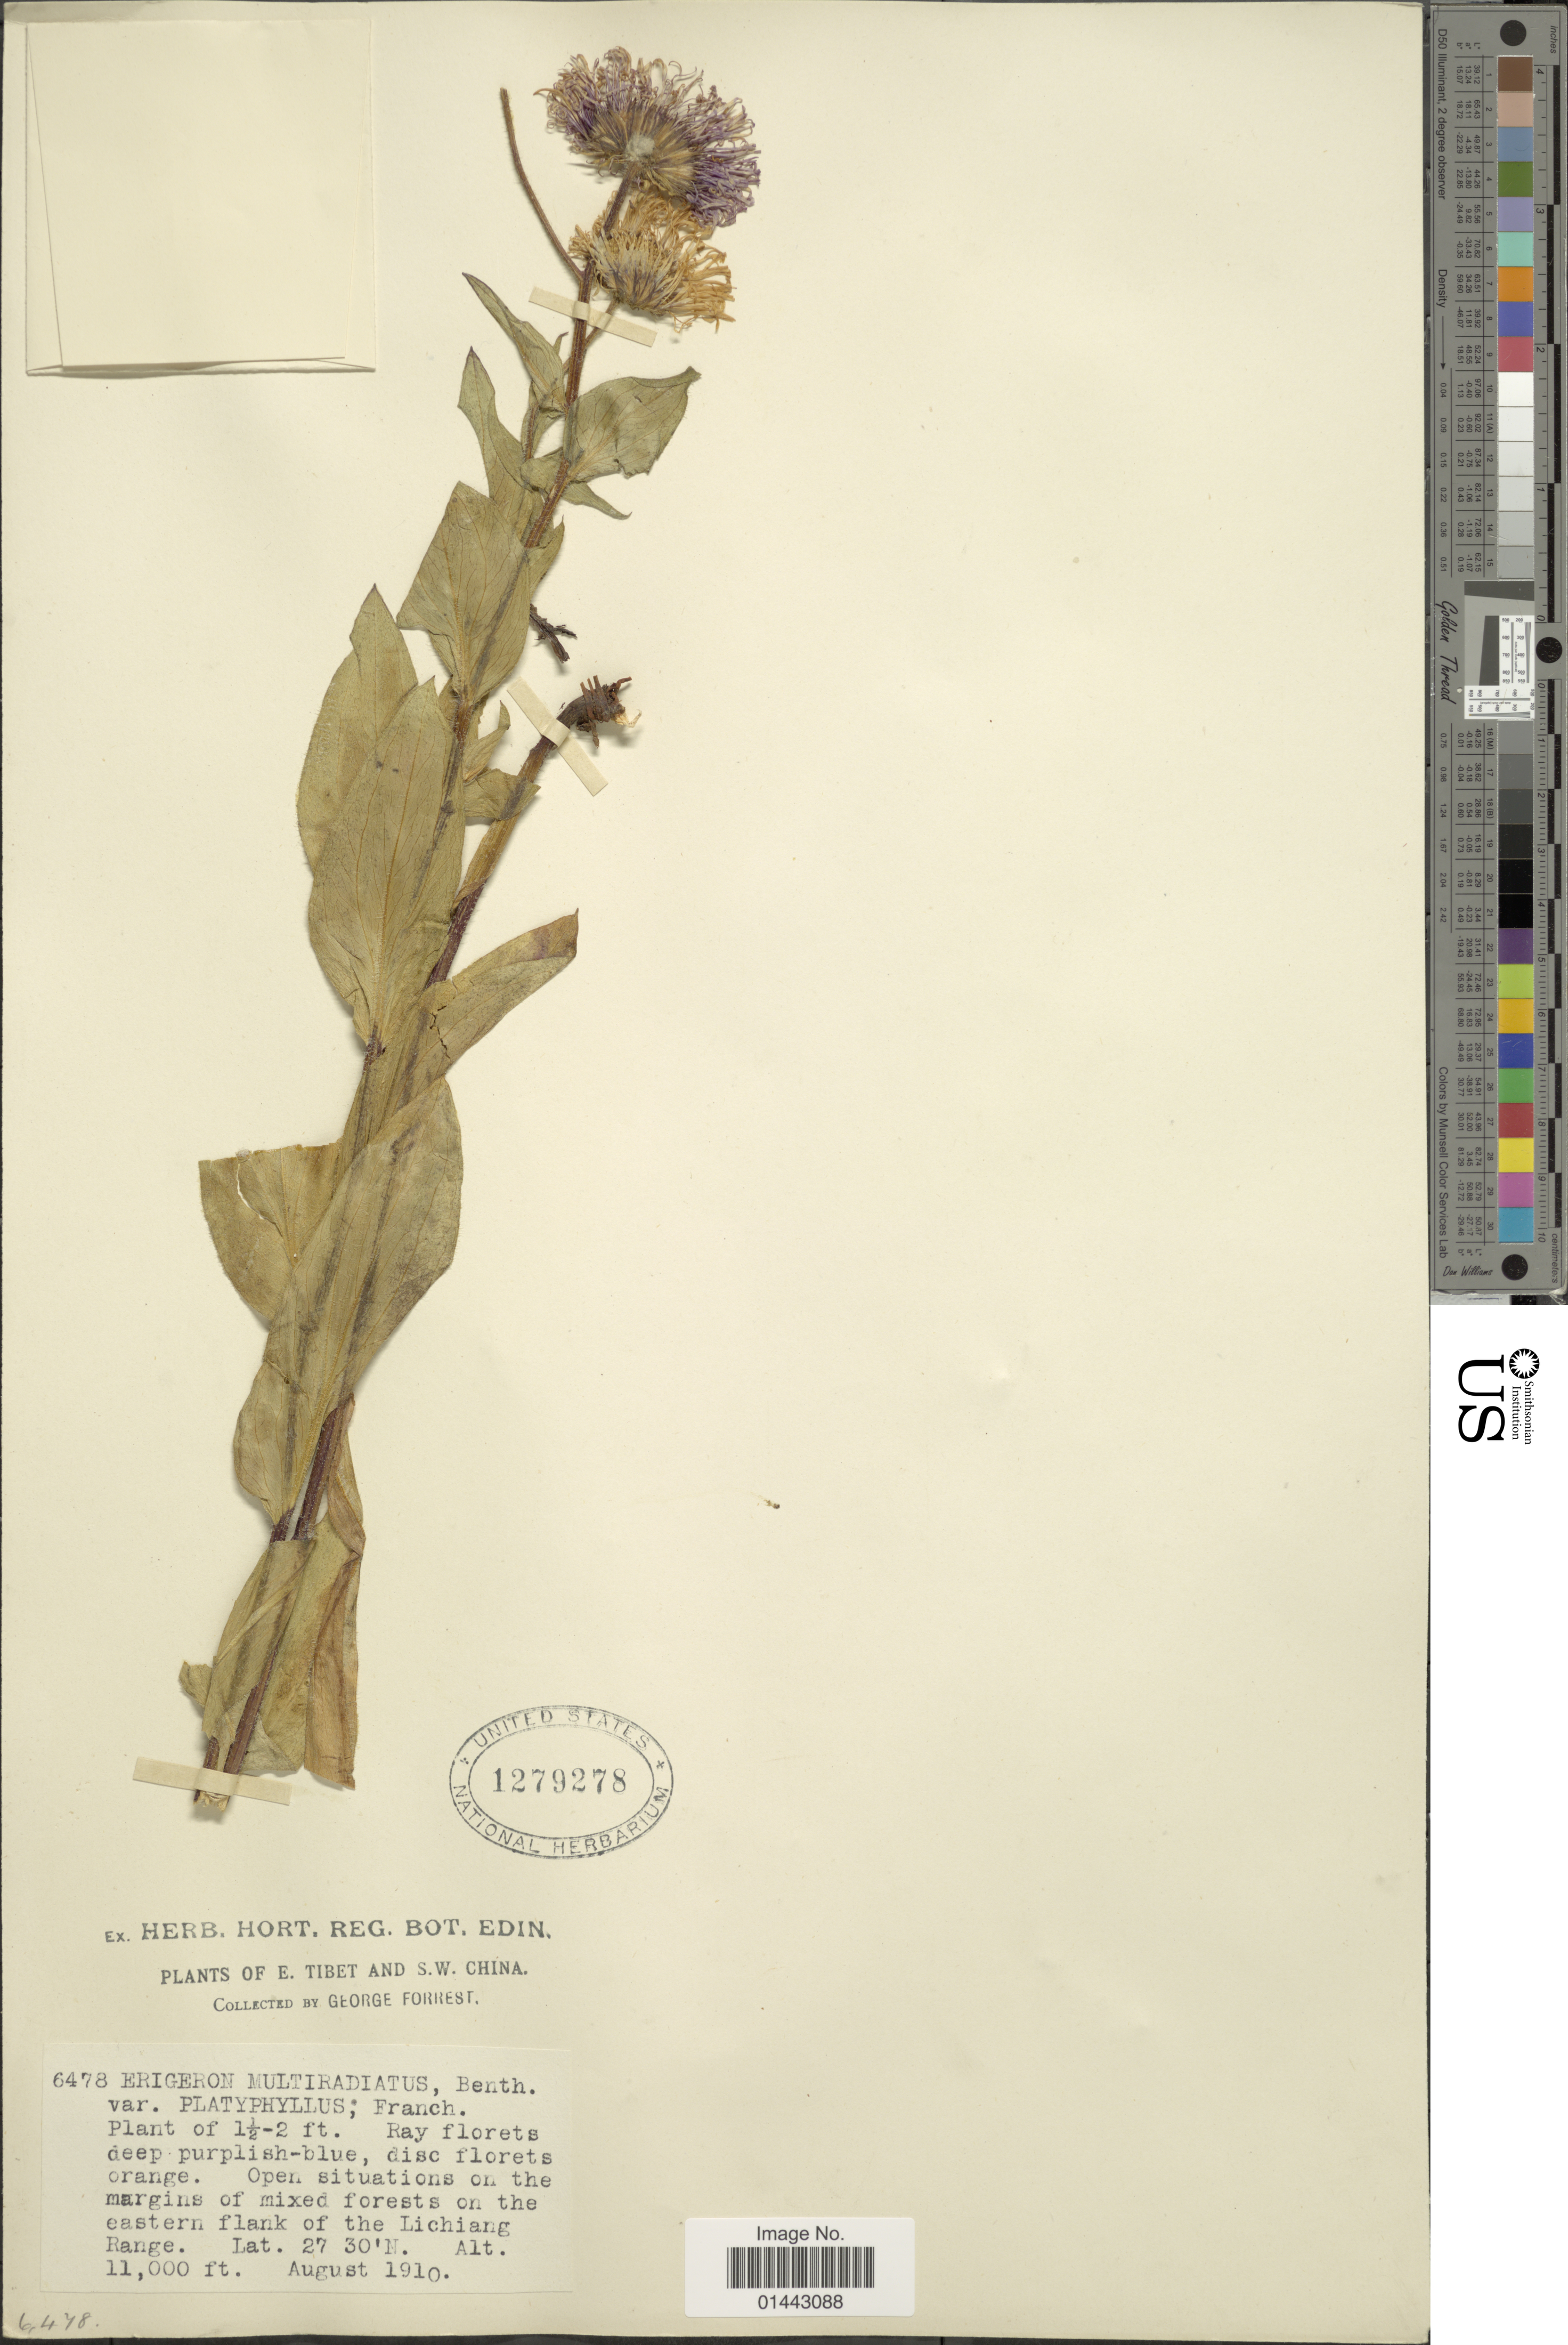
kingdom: Plantae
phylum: Tracheophyta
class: Magnoliopsida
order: Asterales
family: Asteraceae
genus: Erigeron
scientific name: Erigeron multiradiatus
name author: (Lindl. ex DC.) Benth. ex C.B. Clarke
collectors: G. Forrest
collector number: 6478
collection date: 1910-08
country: China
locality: Open situations on the margins of mixed forests on the eastern flank of the Lichiang Range.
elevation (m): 3353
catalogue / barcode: US 1279278